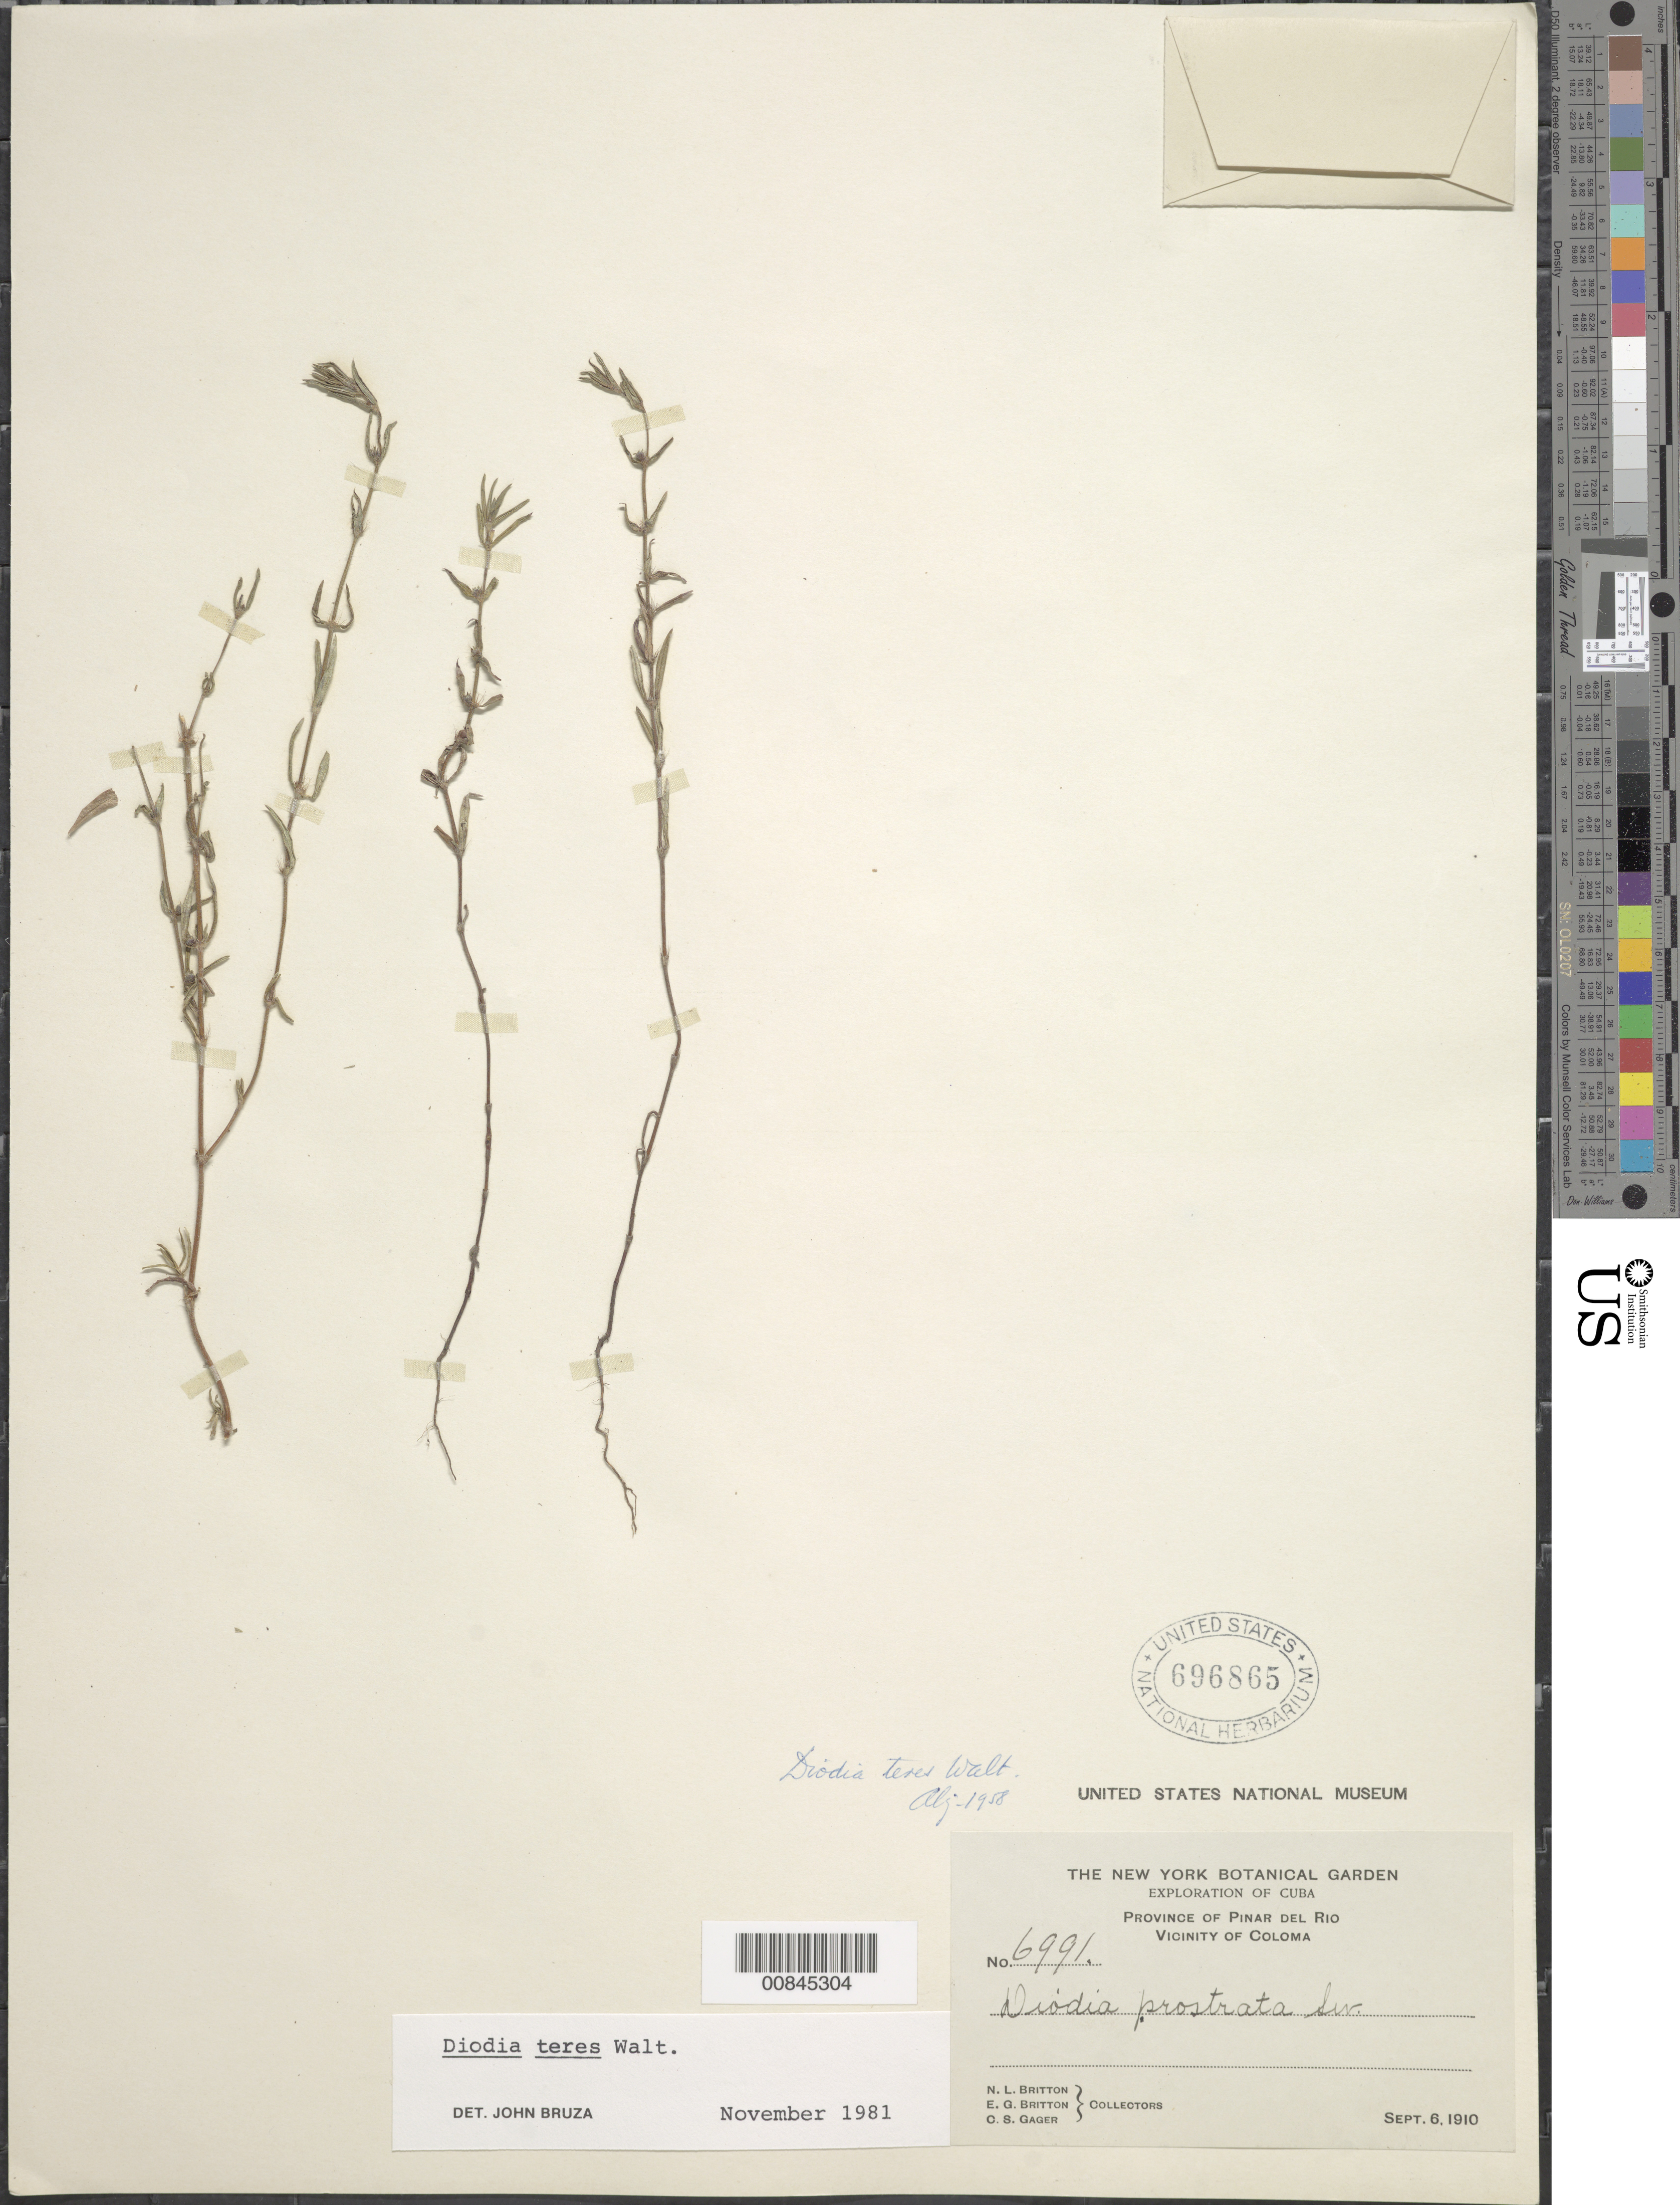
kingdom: Plantae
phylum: Tracheophyta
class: Magnoliopsida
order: Gentianales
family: Rubiaceae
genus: Diodella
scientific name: Diodella teres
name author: (Walter) Small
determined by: Liogier, Alain H.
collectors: N. Britton, E. G. Britton & C. Gager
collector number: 6991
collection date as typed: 06 Sep 1910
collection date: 1910-09-06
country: Cuba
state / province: Pinar del Río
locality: Vicinity of Columbia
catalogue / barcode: US 696865